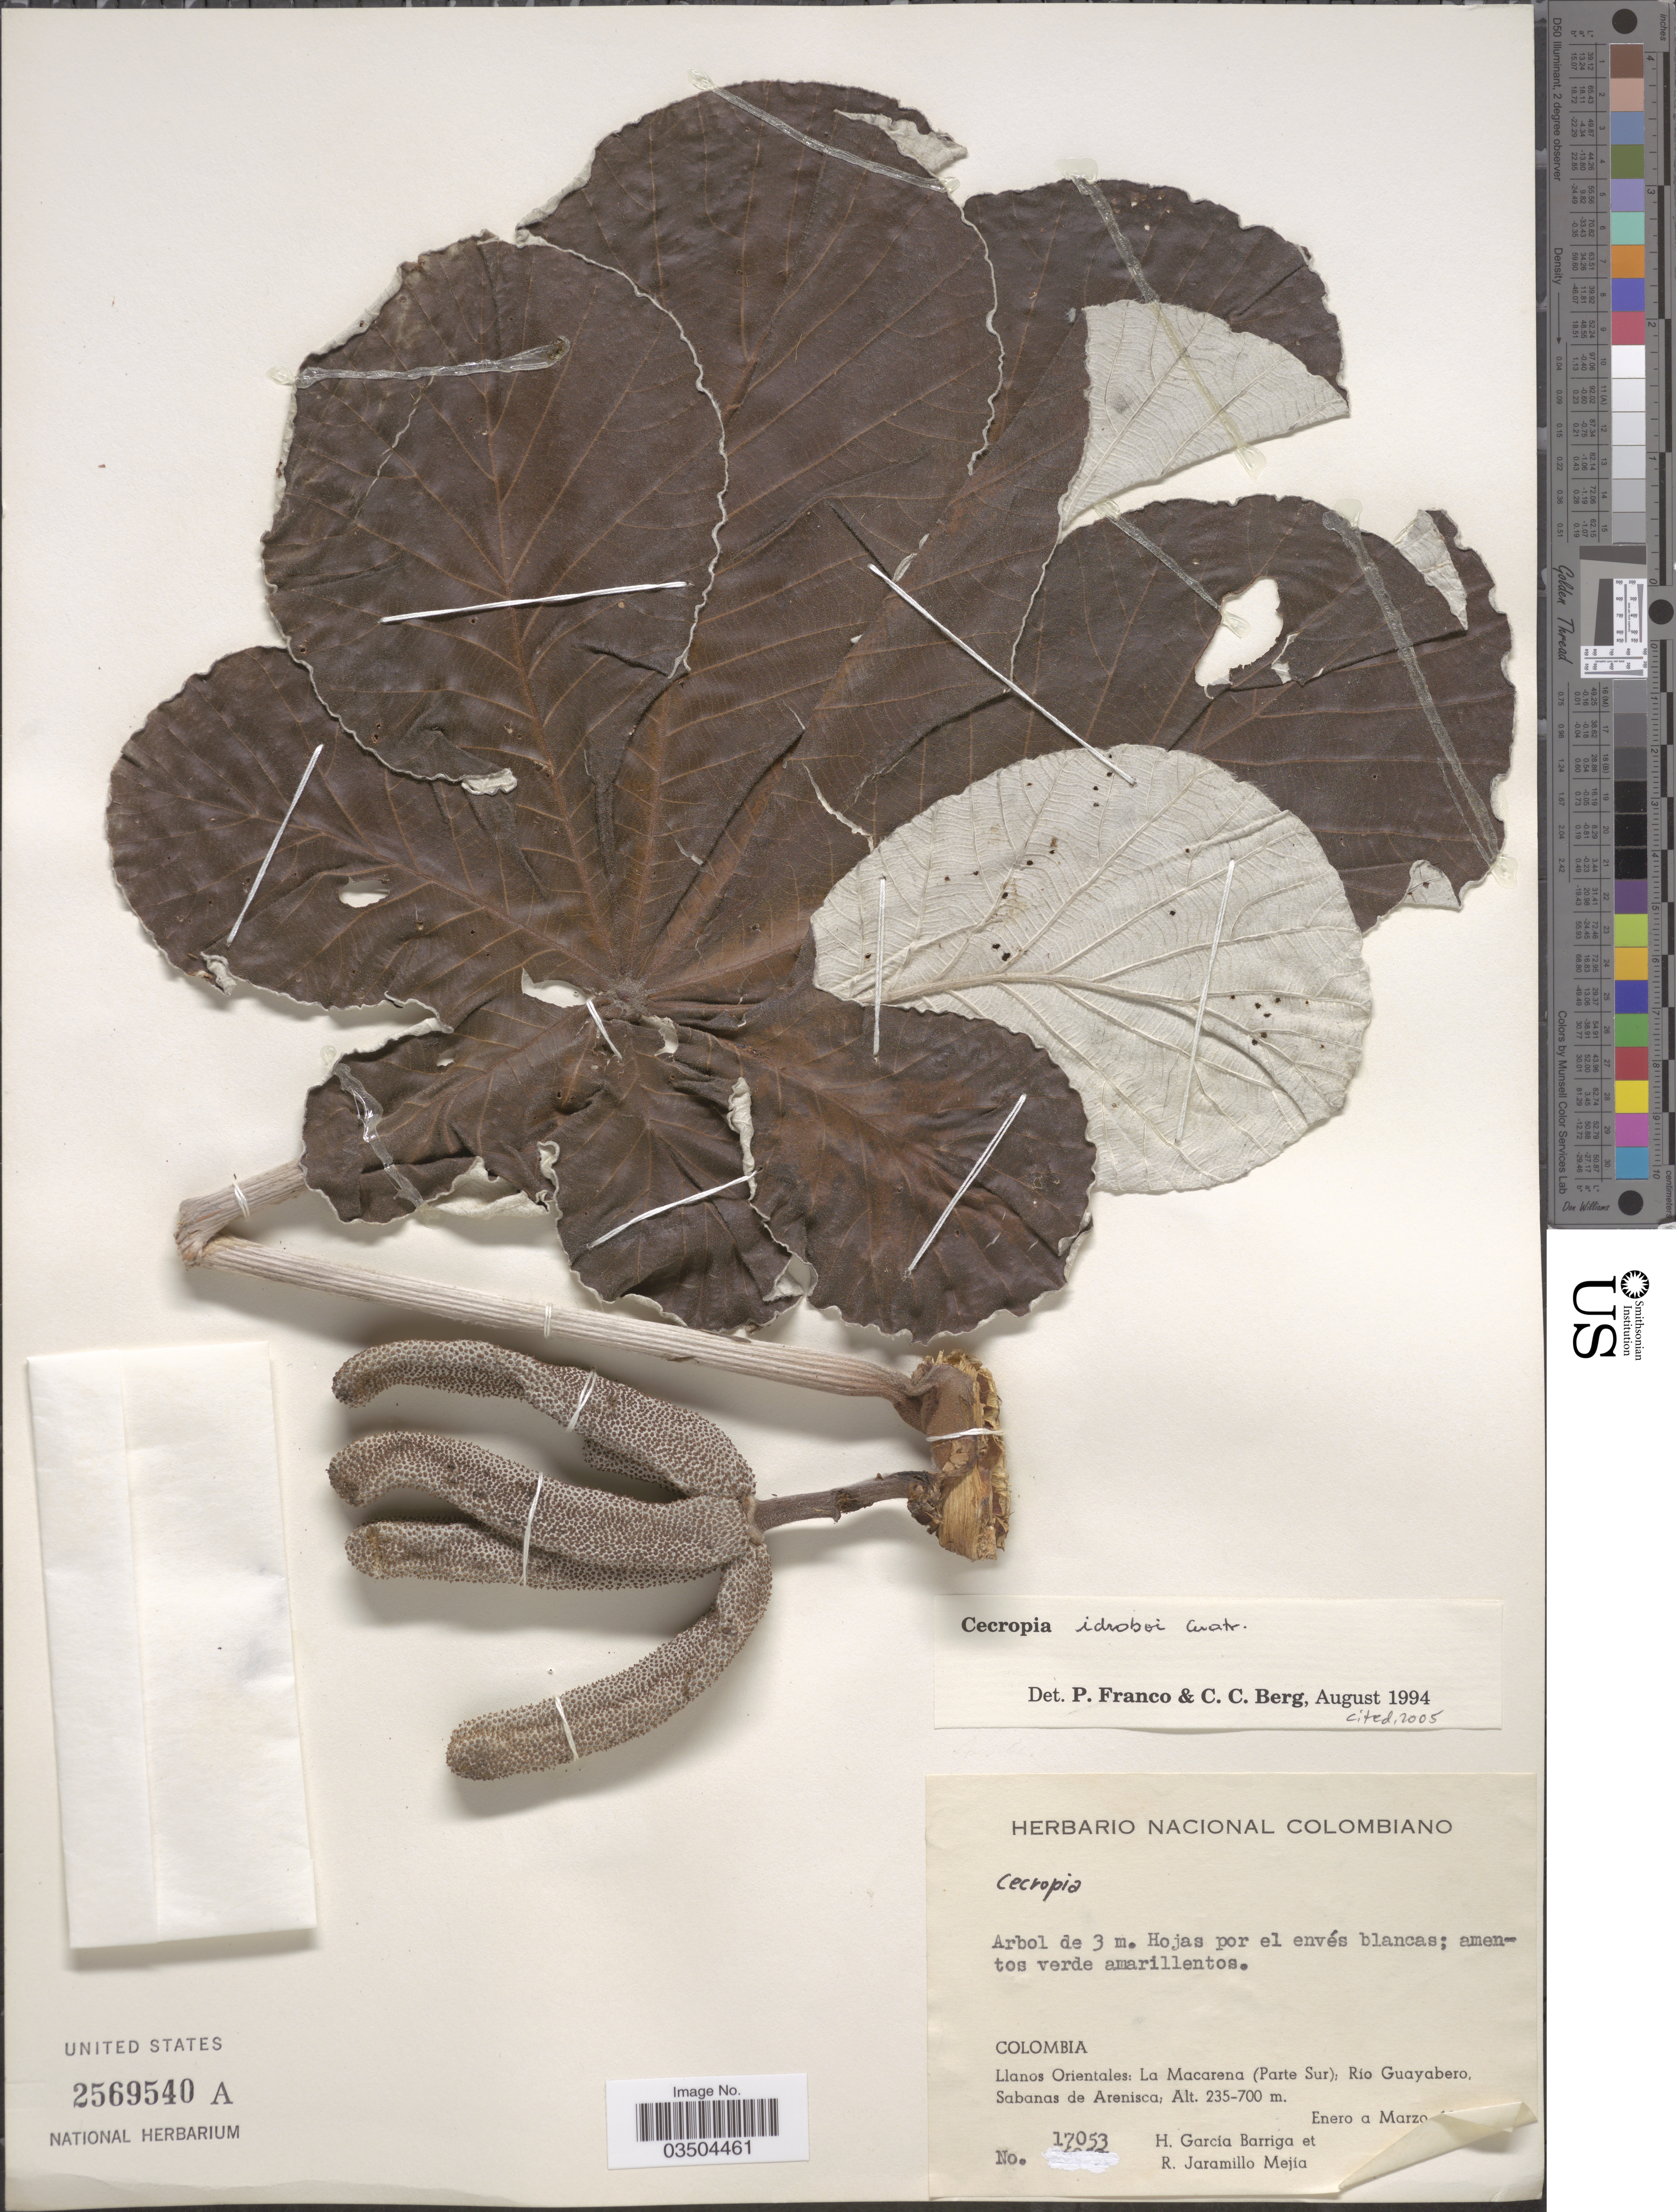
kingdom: Plantae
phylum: Tracheophyta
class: Magnoliopsida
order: Rosales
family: Urticaceae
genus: Cecropia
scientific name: Cecropia idroboi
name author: Cuatrec.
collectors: H. García Barriga & R. Jaramillo M.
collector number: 17053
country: Colombia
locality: Llanos Orientales: La Macarena (Parte Sur): Rio Guayabero, Sabanas de Arenisca.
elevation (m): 235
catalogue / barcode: US 2569540A